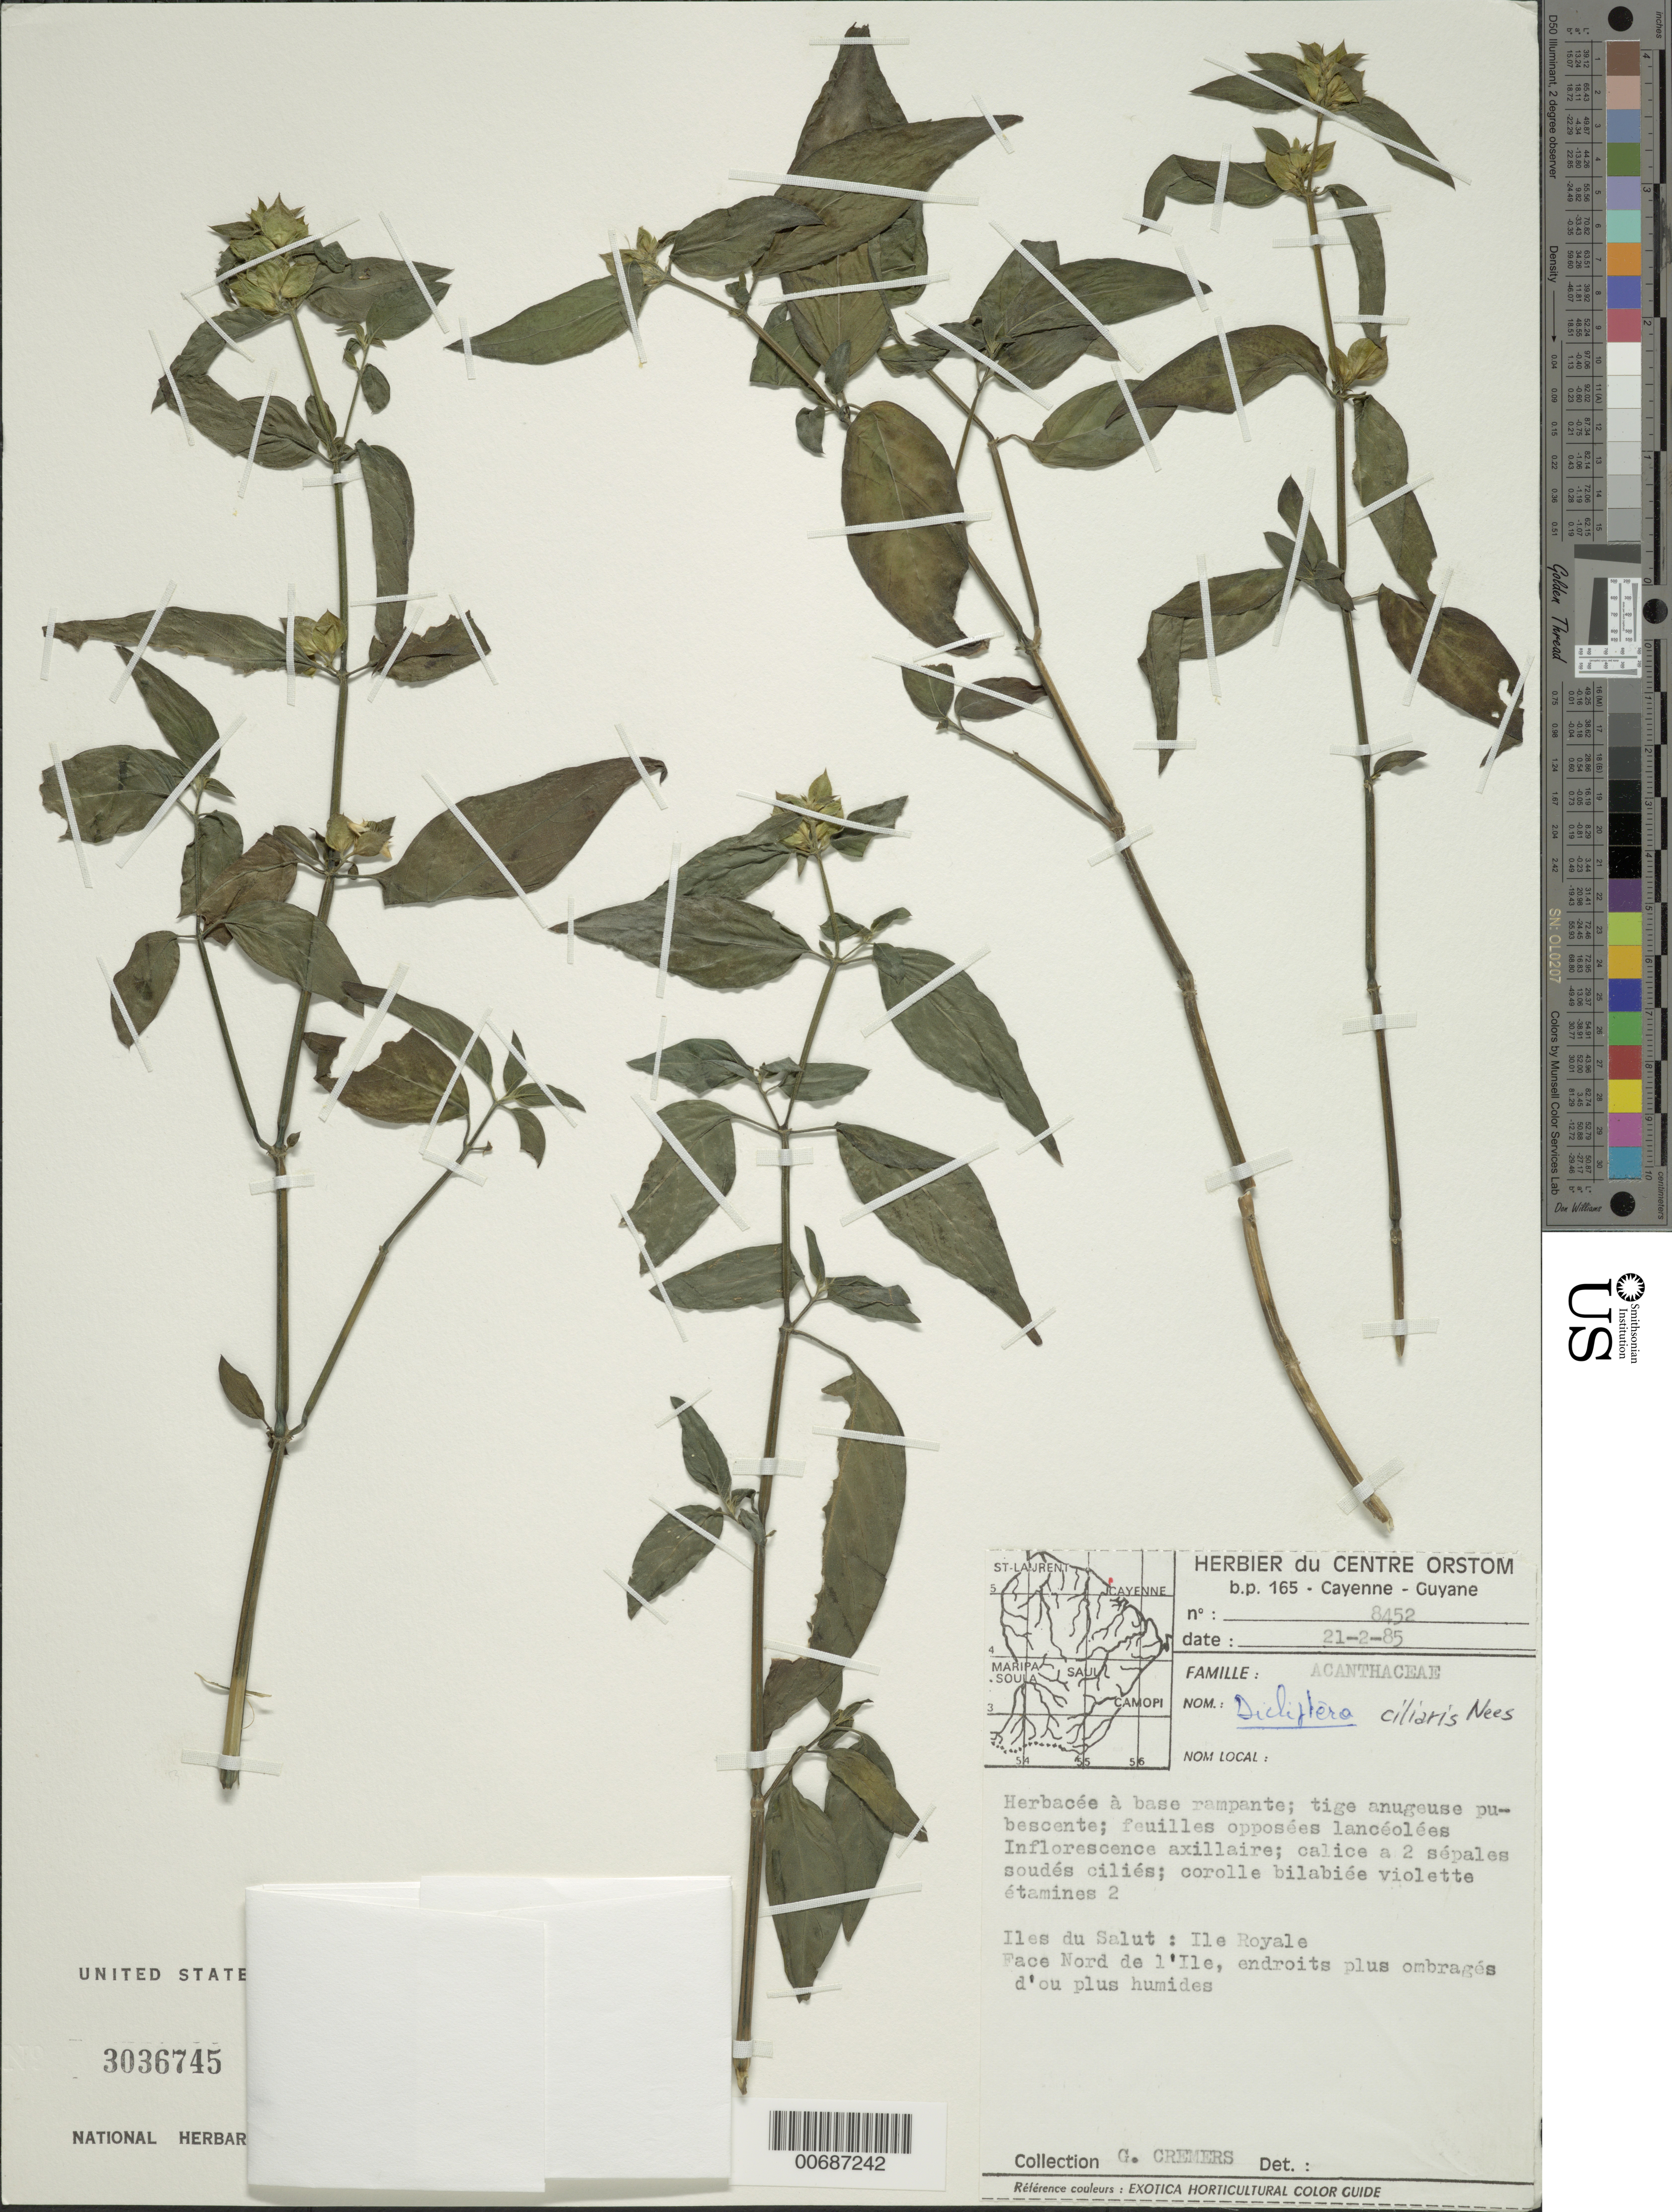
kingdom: Plantae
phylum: Tracheophyta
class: Magnoliopsida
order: Lamiales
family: Acanthaceae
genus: Dicliptera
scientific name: Dicliptera ciliaris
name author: J. Juss.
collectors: G. Cremers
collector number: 8452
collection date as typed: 21-Feb-85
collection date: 1985-02-21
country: French Guiana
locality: Iles du Salut, Ile Royale, face Nord de l'Ile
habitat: Endroits plus ombrages d'ou plus humides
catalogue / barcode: US 3036745